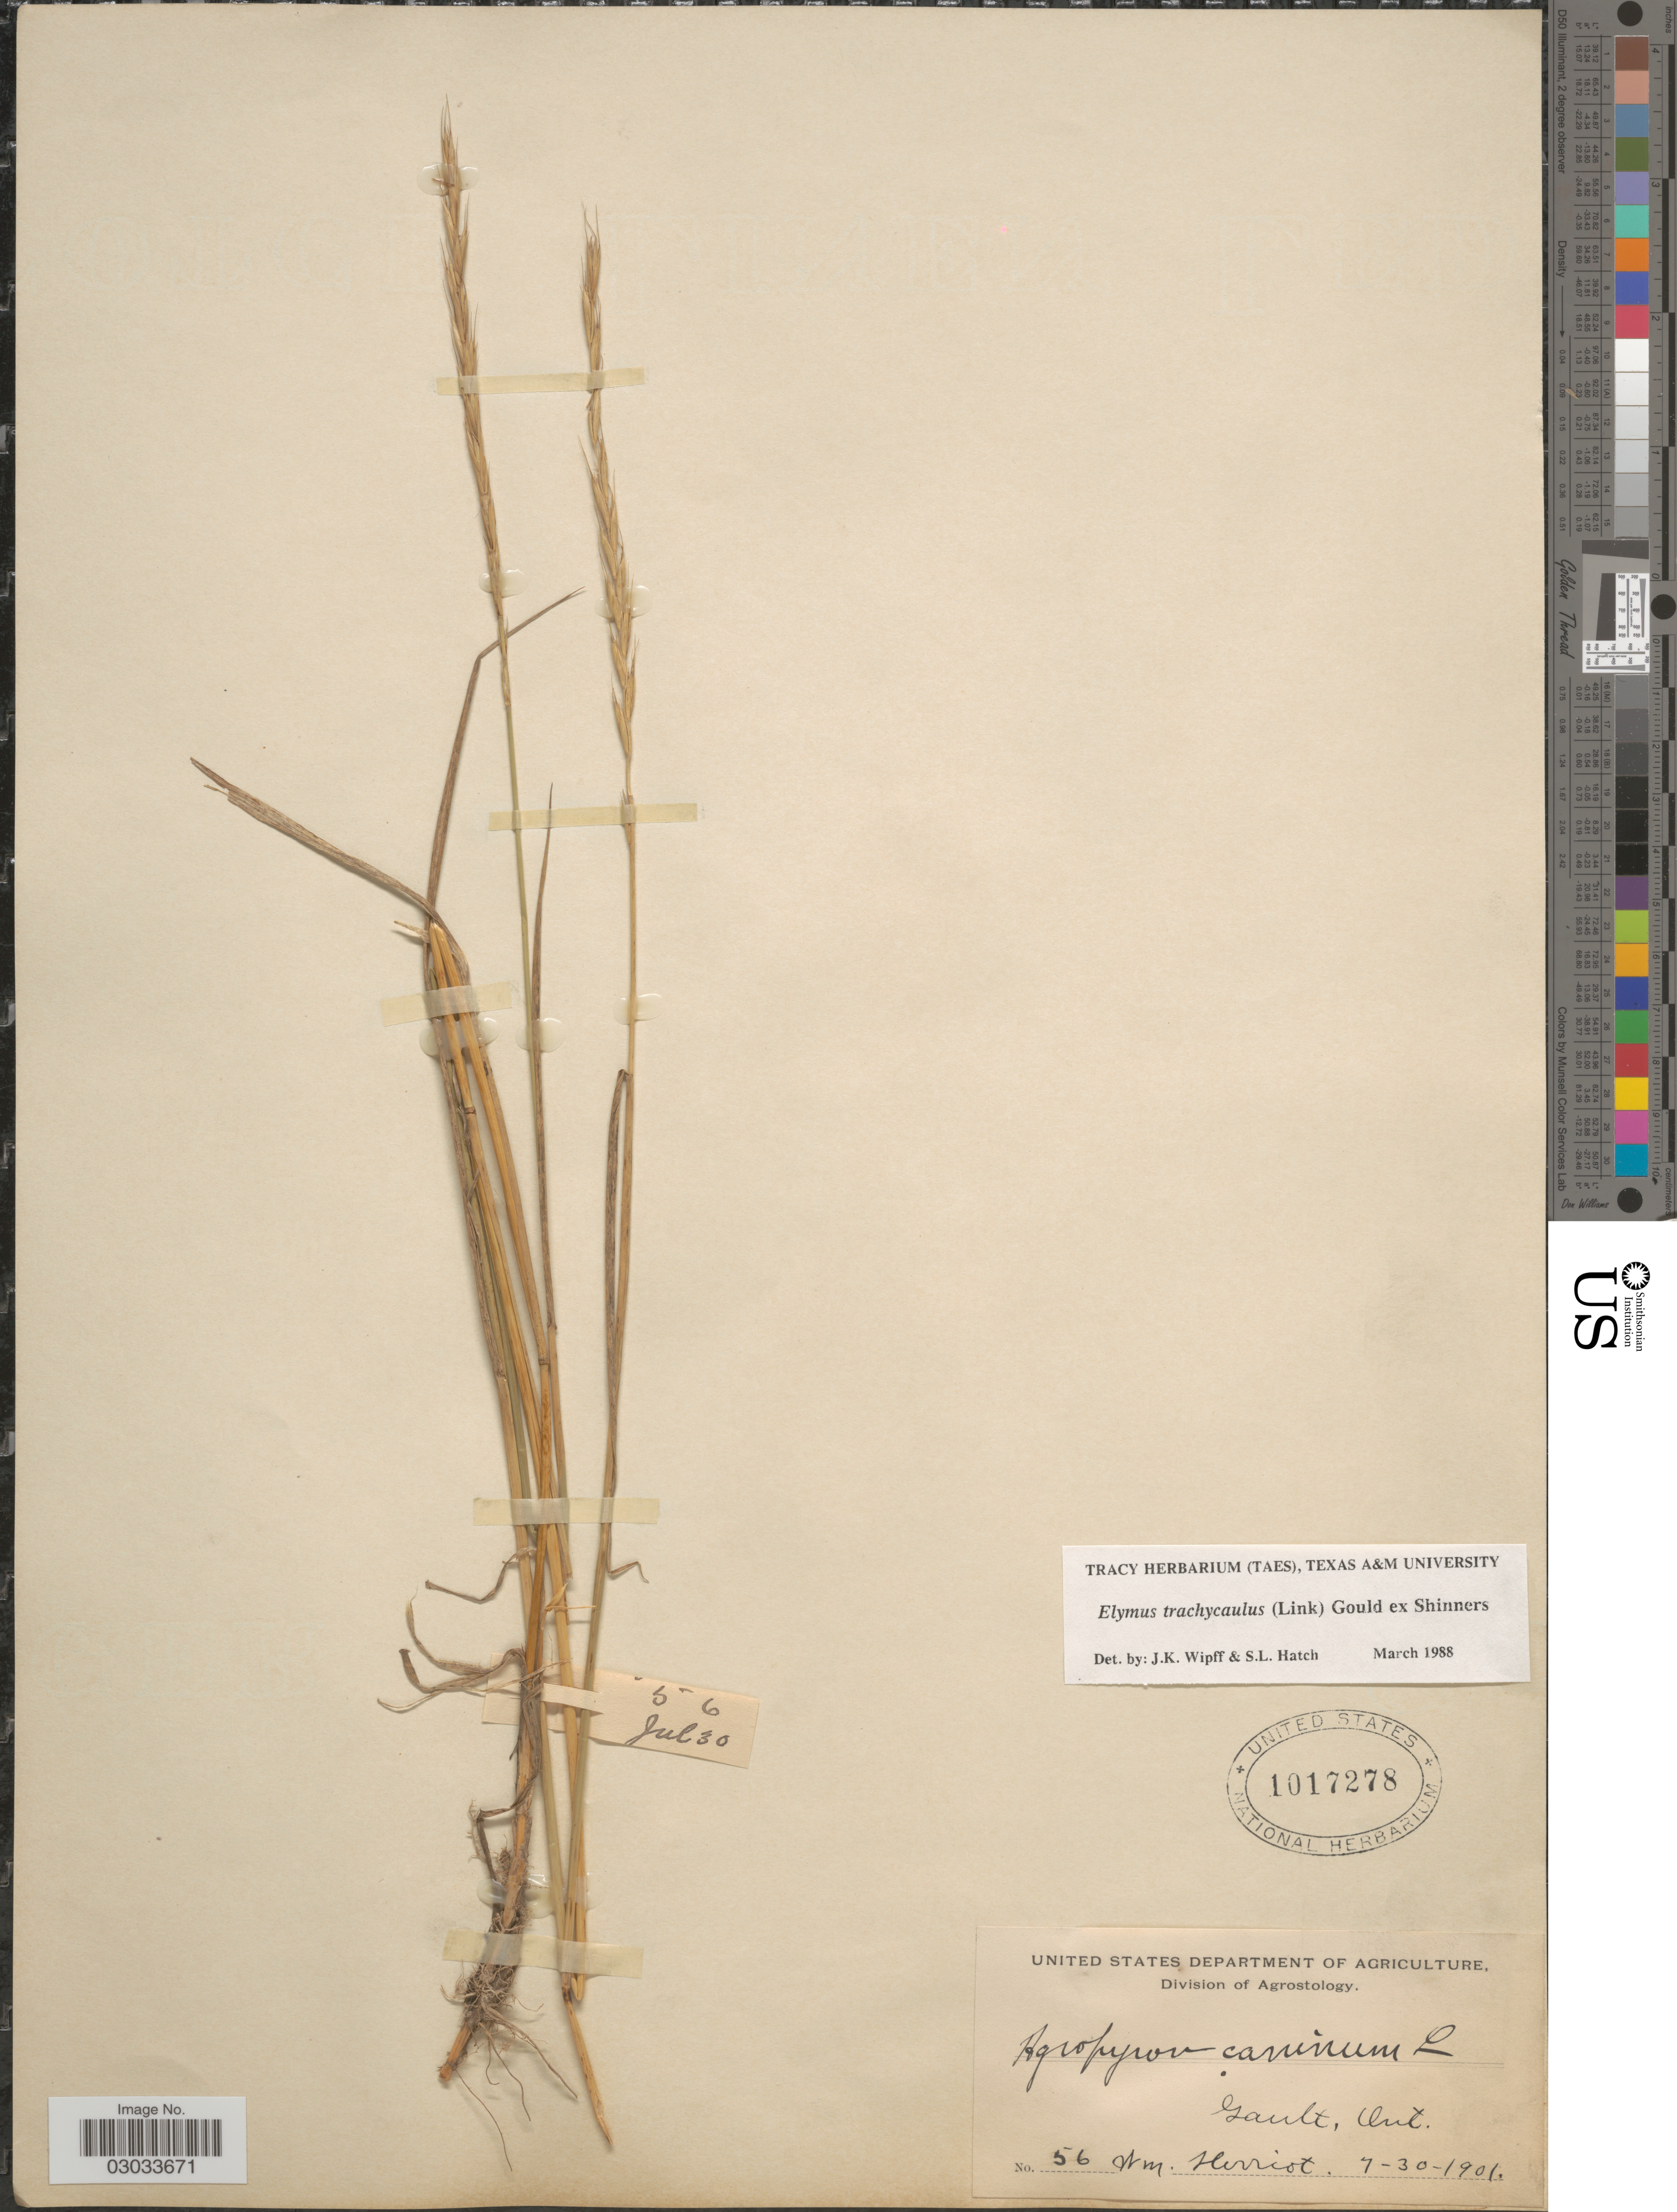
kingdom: Plantae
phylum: Tracheophyta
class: Liliopsida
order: Poales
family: Poaceae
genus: Elymus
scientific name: Elymus trachycaulus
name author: (Link) Gould ex Shinners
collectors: W. Herriot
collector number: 56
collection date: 1901-07-30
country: Canada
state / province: Ontario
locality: Gault.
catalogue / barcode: US 1017278